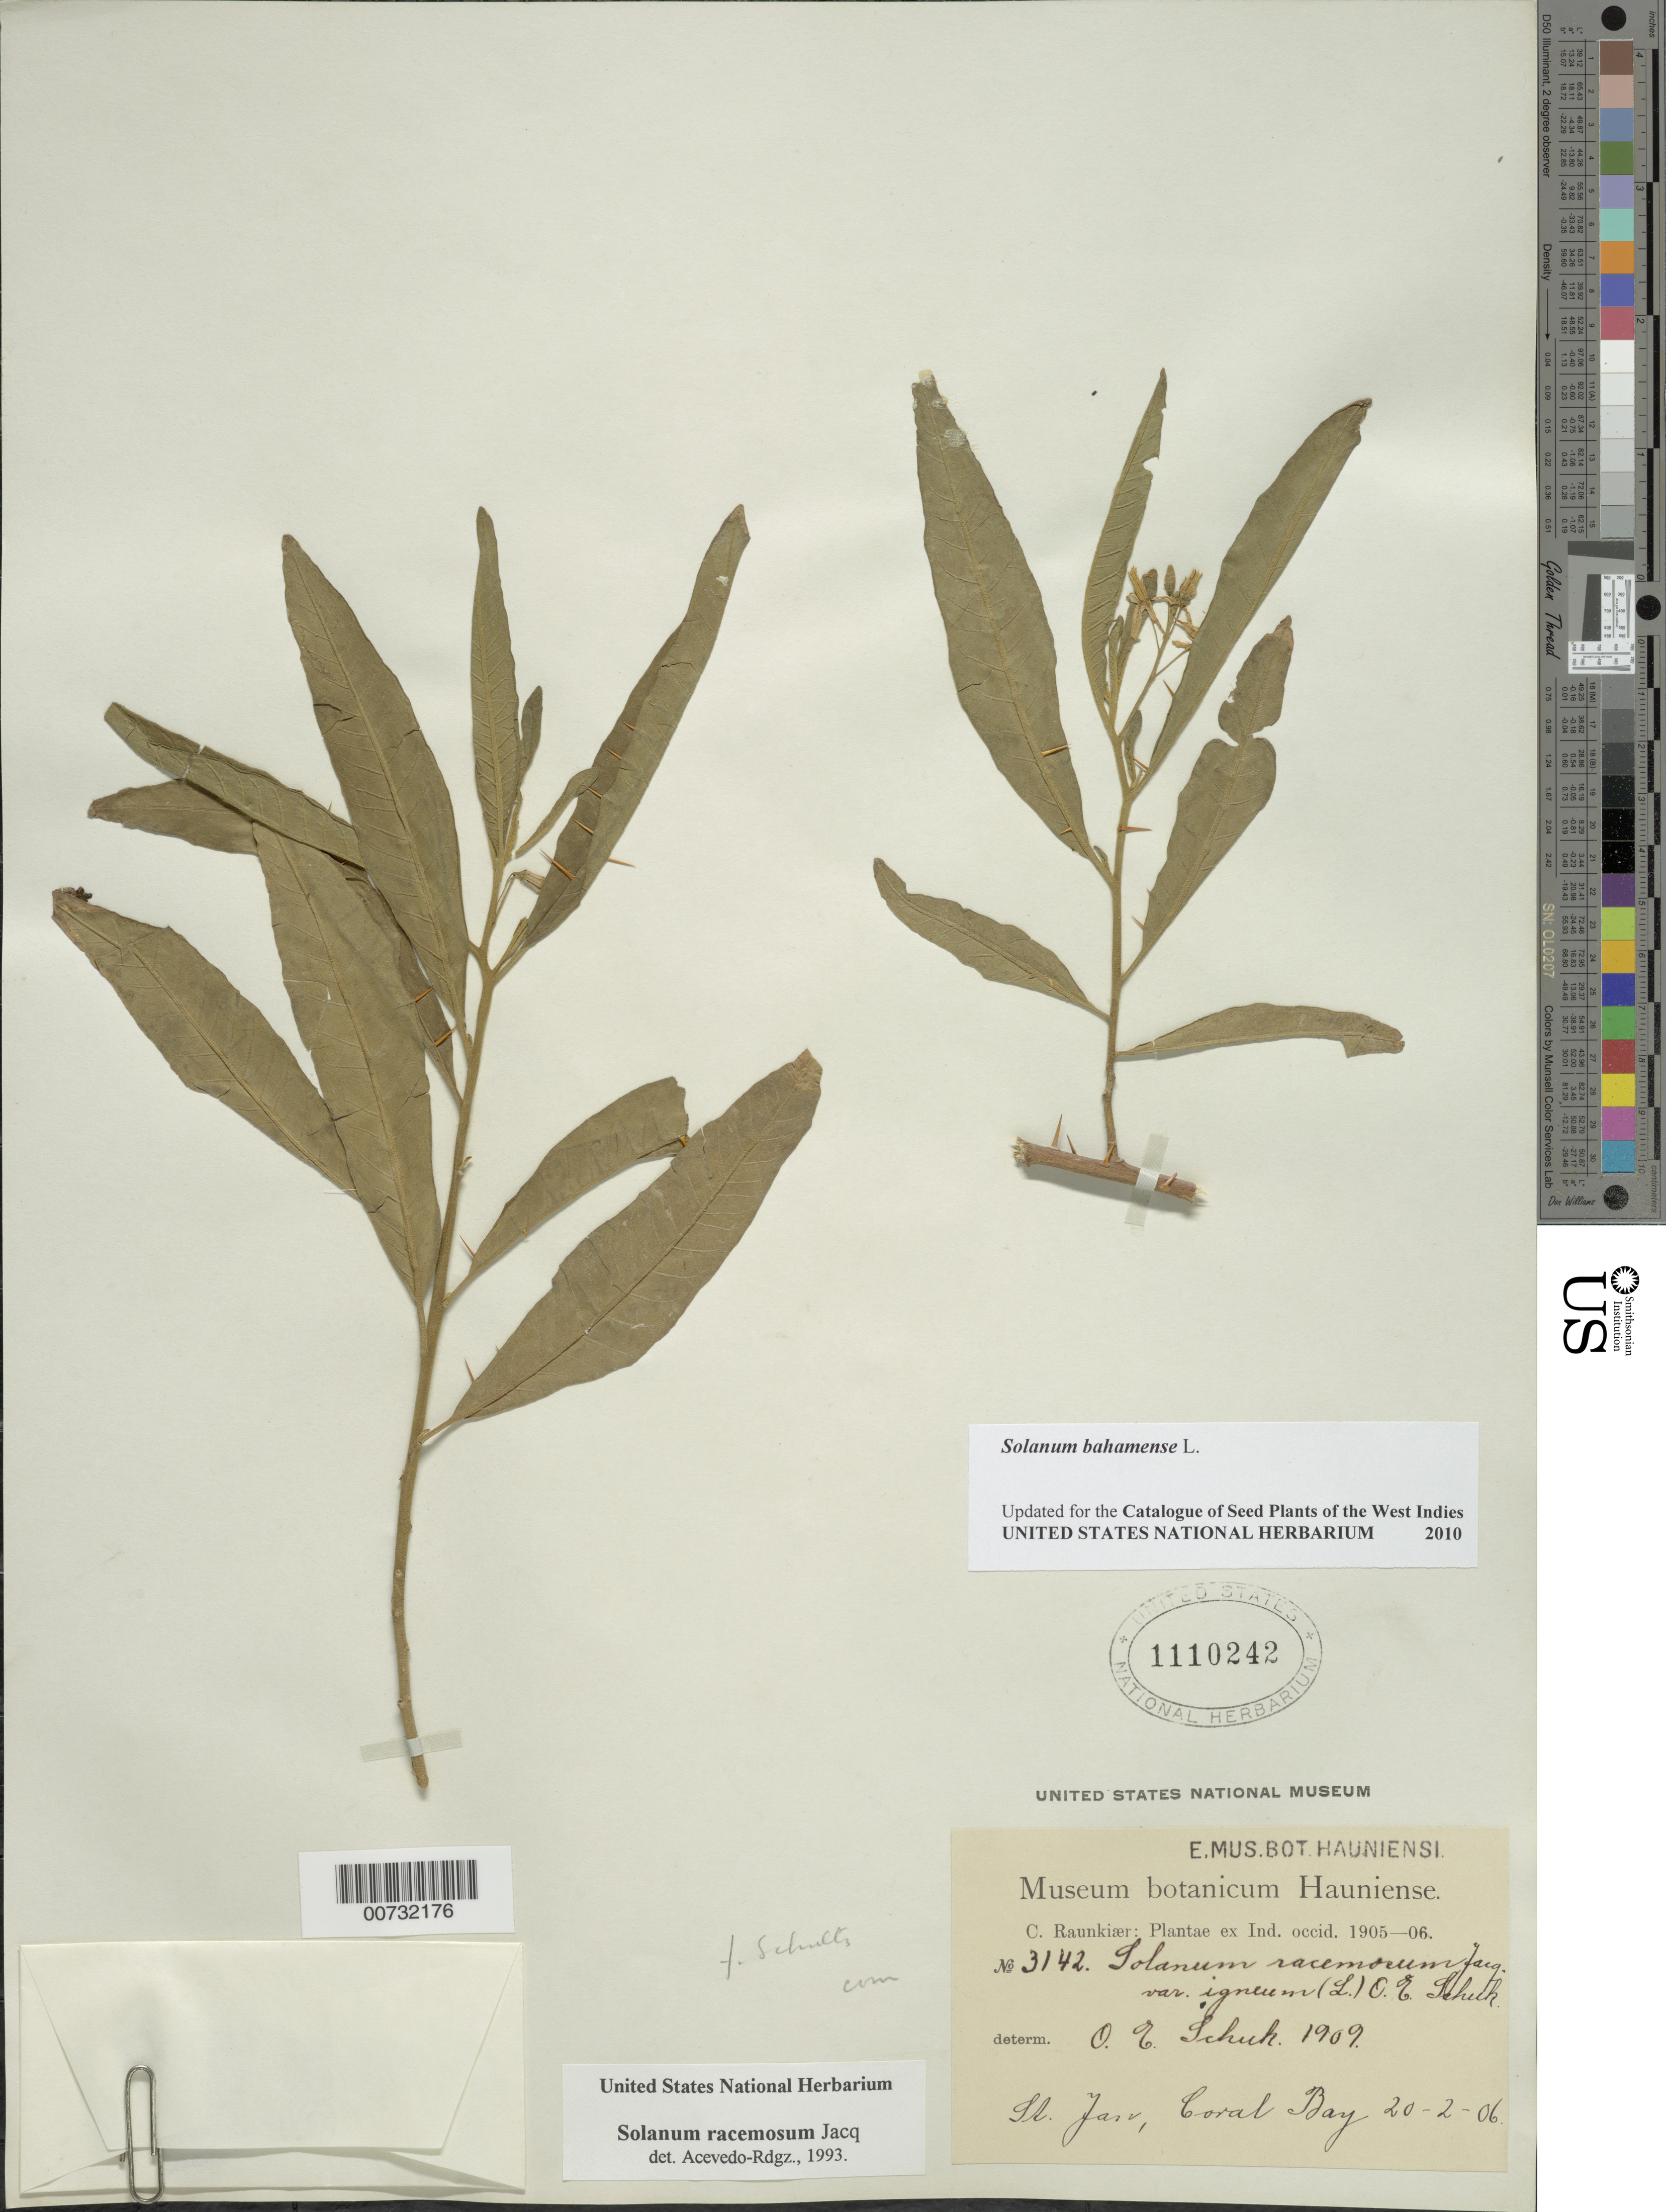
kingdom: Plantae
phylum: Tracheophyta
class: Magnoliopsida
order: Solanales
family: Solanaceae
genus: Solanum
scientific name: Solanum bahamense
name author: L.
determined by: Acevedo-Rodríguez, P., (BOT), Smithsonian Institution - National Museum of Natural History (UNITED STATES)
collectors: C. Raunkiær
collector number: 3142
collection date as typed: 20 Feb 1906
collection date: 1906-02-20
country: U.S. Virgin Islands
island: St. John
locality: Coral Bay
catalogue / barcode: US 1110242